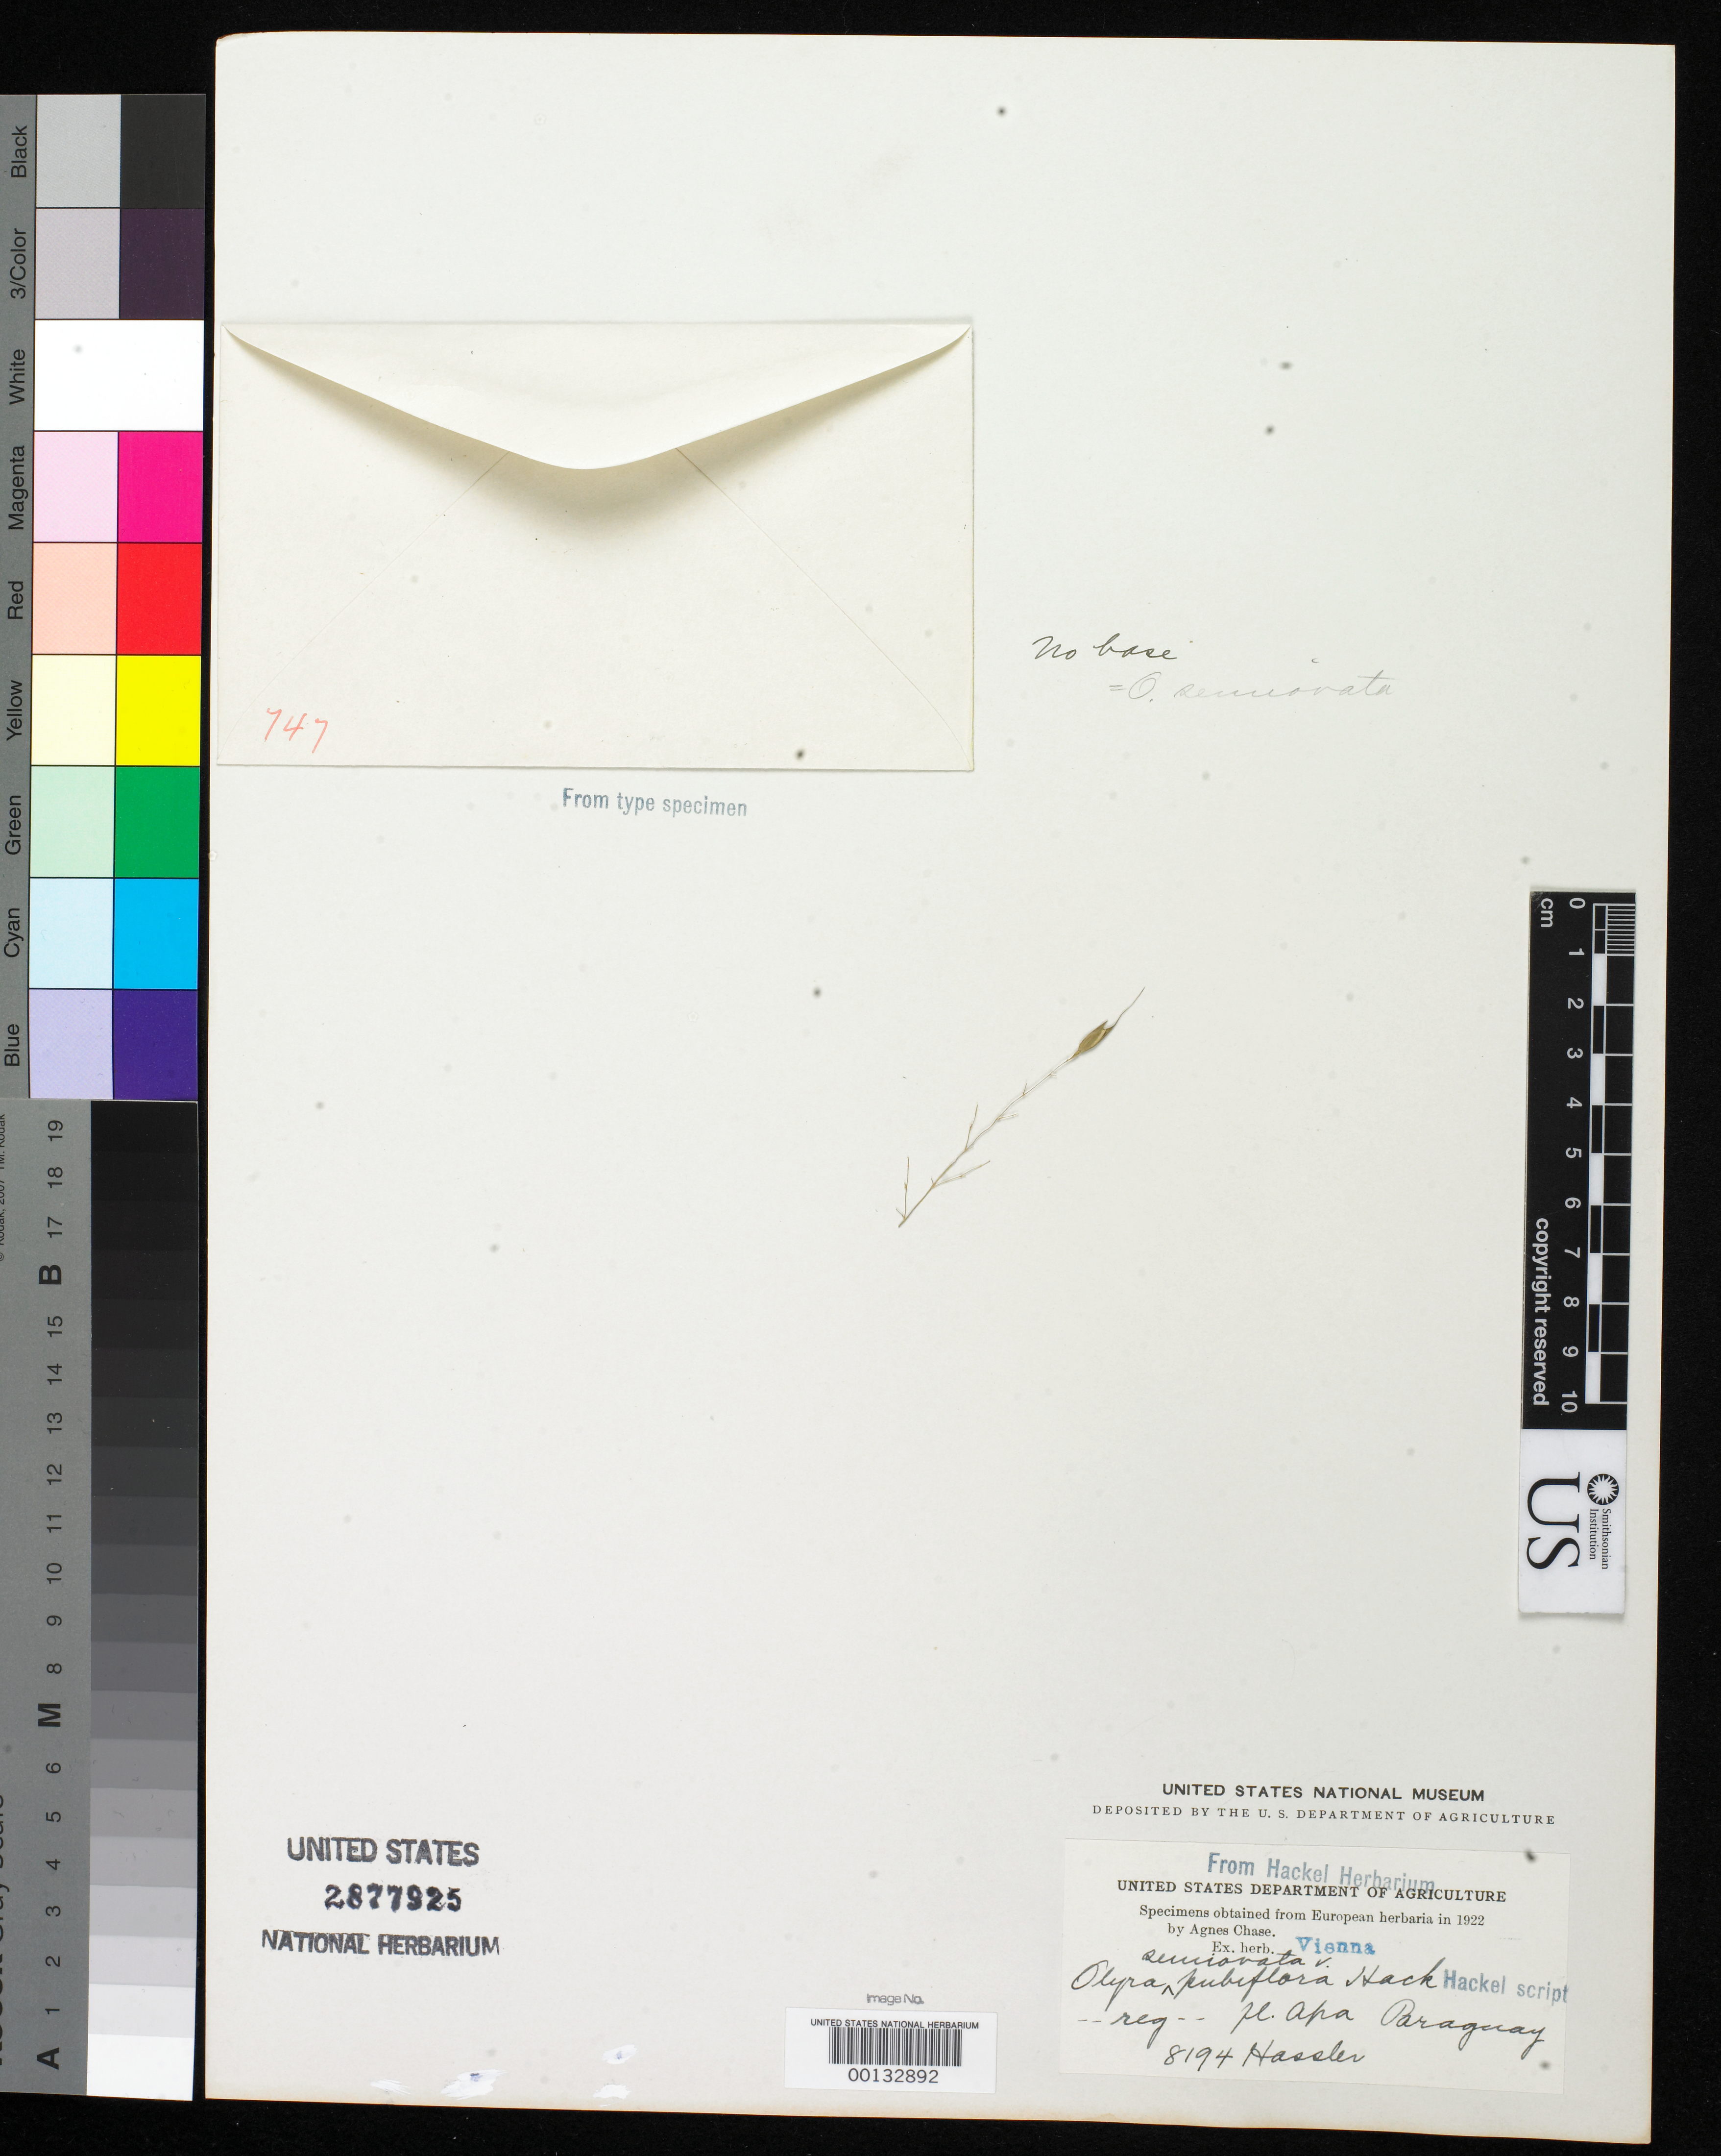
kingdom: Plantae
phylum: Tracheophyta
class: Liliopsida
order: Poales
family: Poaceae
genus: Olyra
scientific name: Olyra semiovata var. pubiflora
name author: Hack.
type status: Type Fragment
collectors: E. Hassler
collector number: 8194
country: Paraguay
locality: Fluminis Apa.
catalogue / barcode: US 2877925